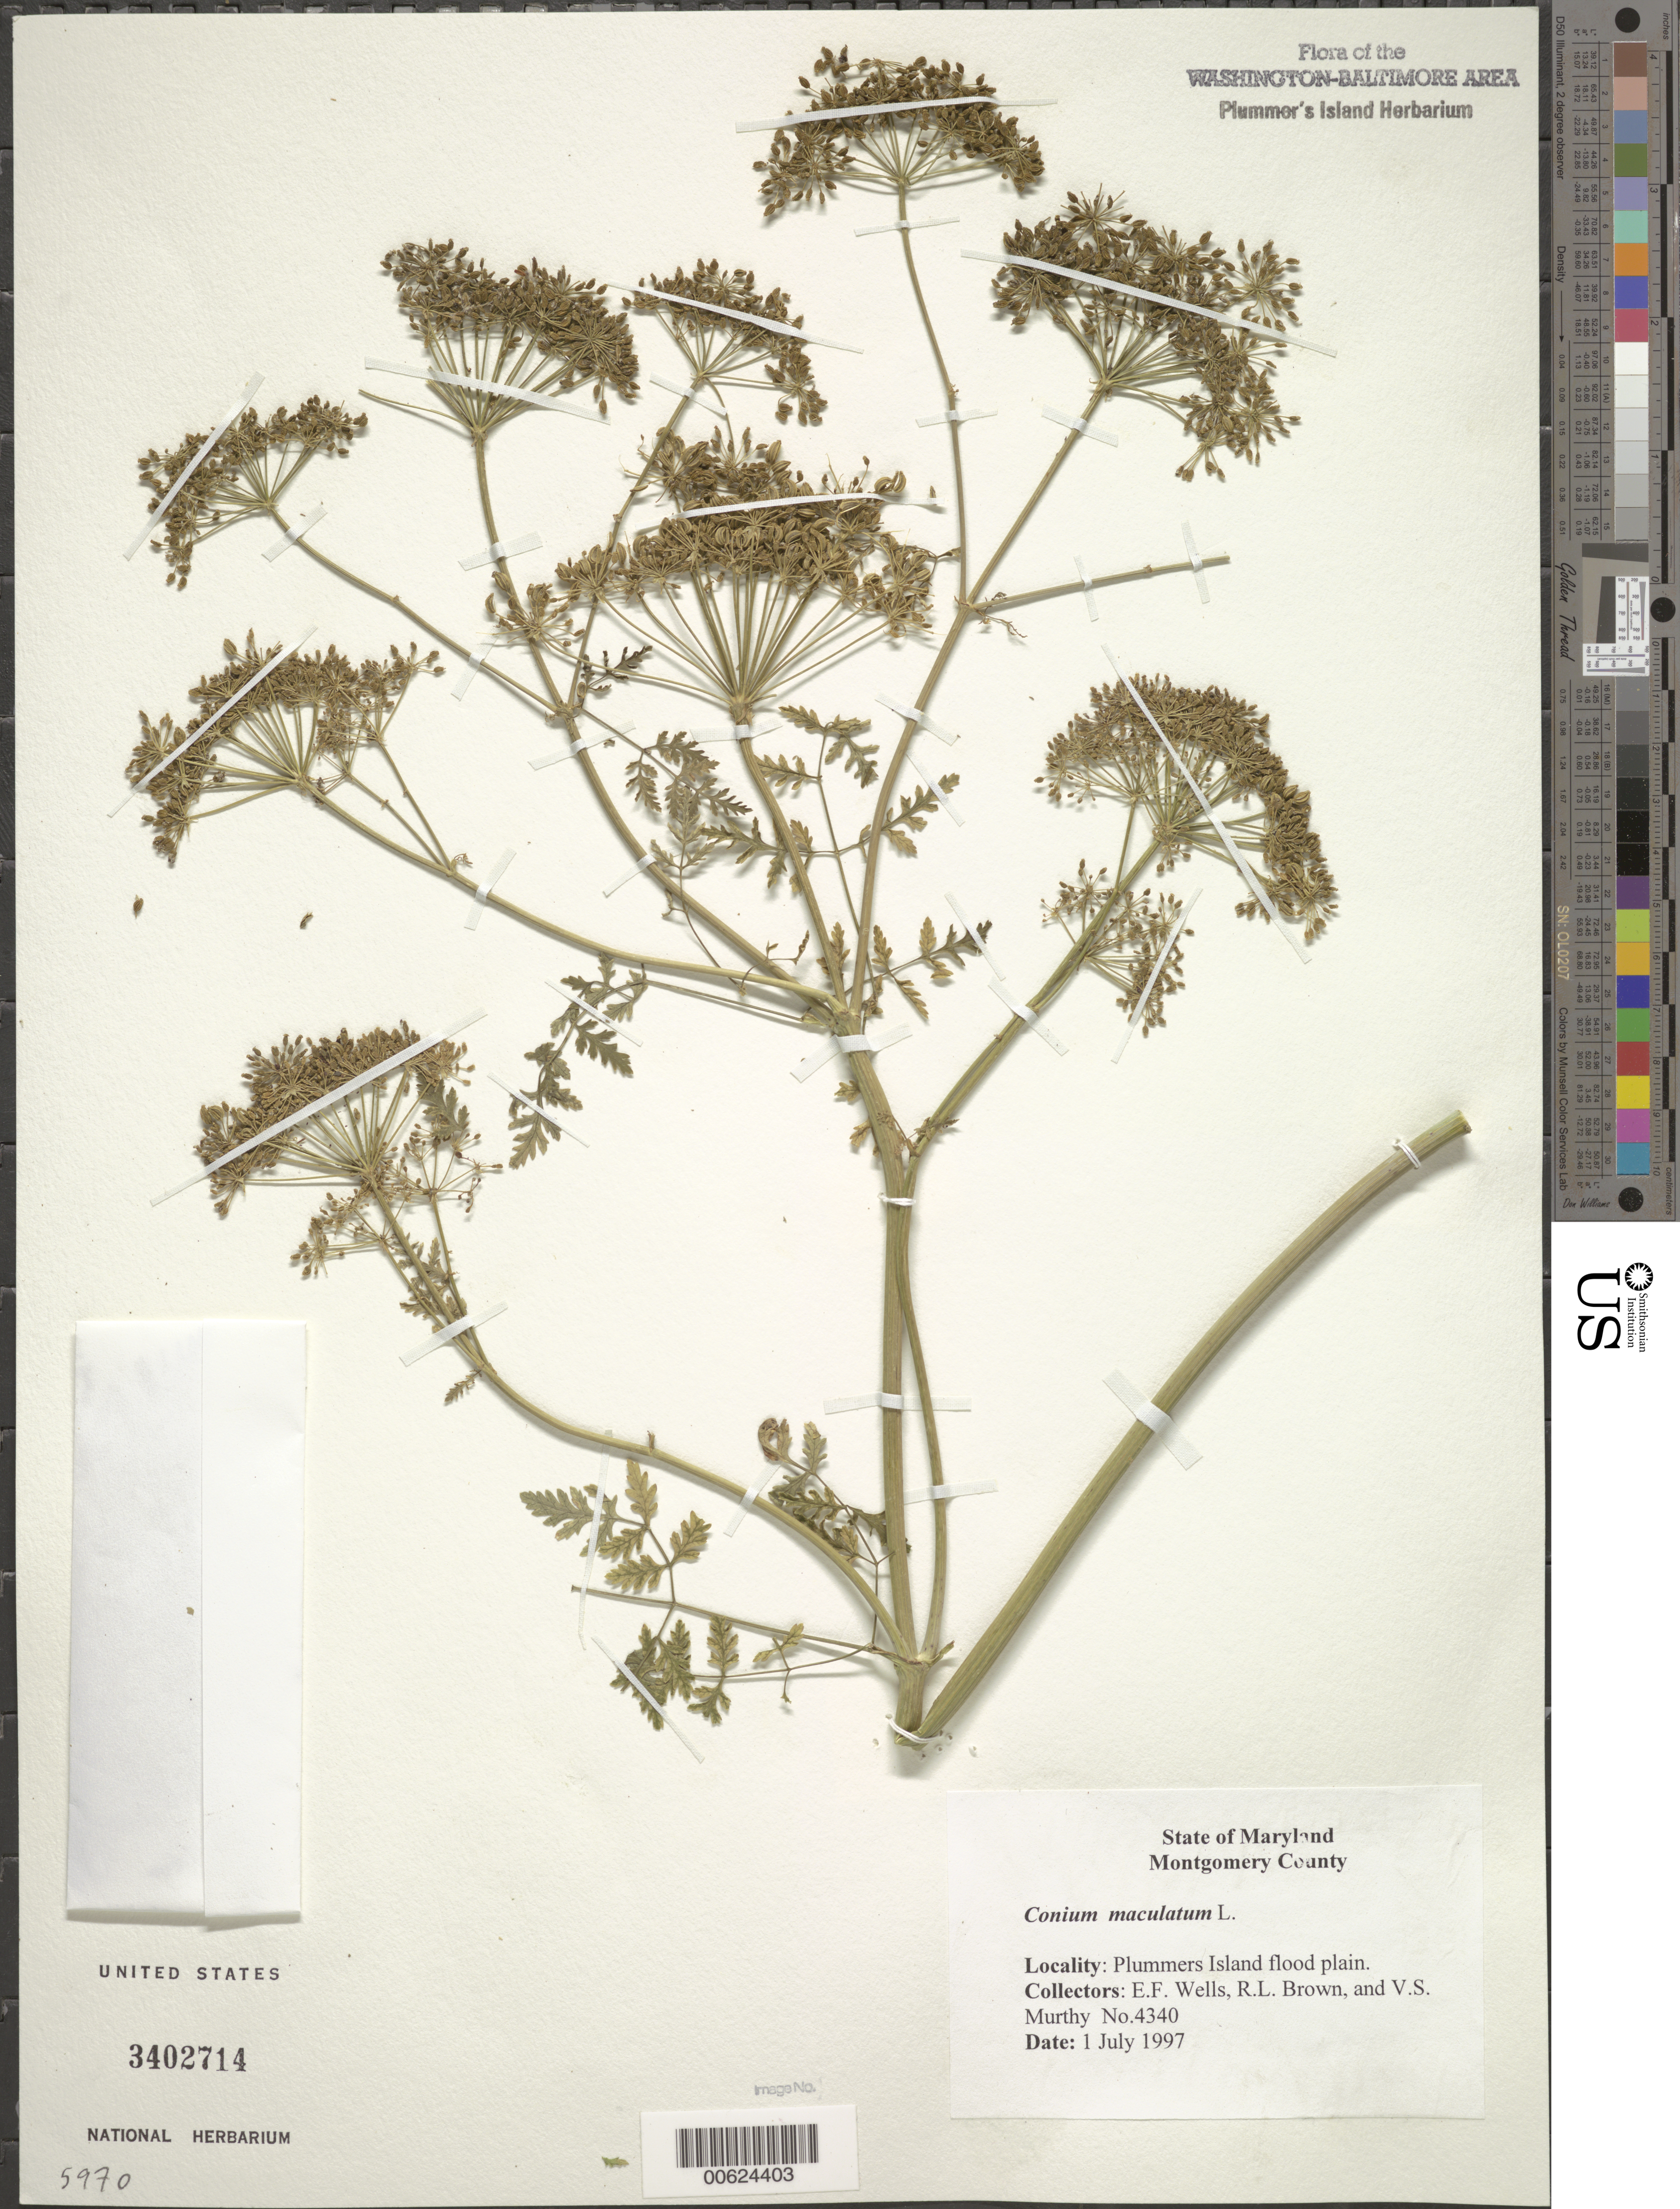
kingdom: Plantae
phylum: Tracheophyta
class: Magnoliopsida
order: Apiales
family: Apiaceae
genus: Conium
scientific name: Conium maculatum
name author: L.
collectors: E. F. Wells, R. L. Brown & V. S. Murthy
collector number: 4340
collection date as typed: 01 Jul 1997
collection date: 1997-07-01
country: United States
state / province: Maryland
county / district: Montgomery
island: Plummers Island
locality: Flood plain of Plummers Island Plummers Island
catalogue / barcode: US 3402714